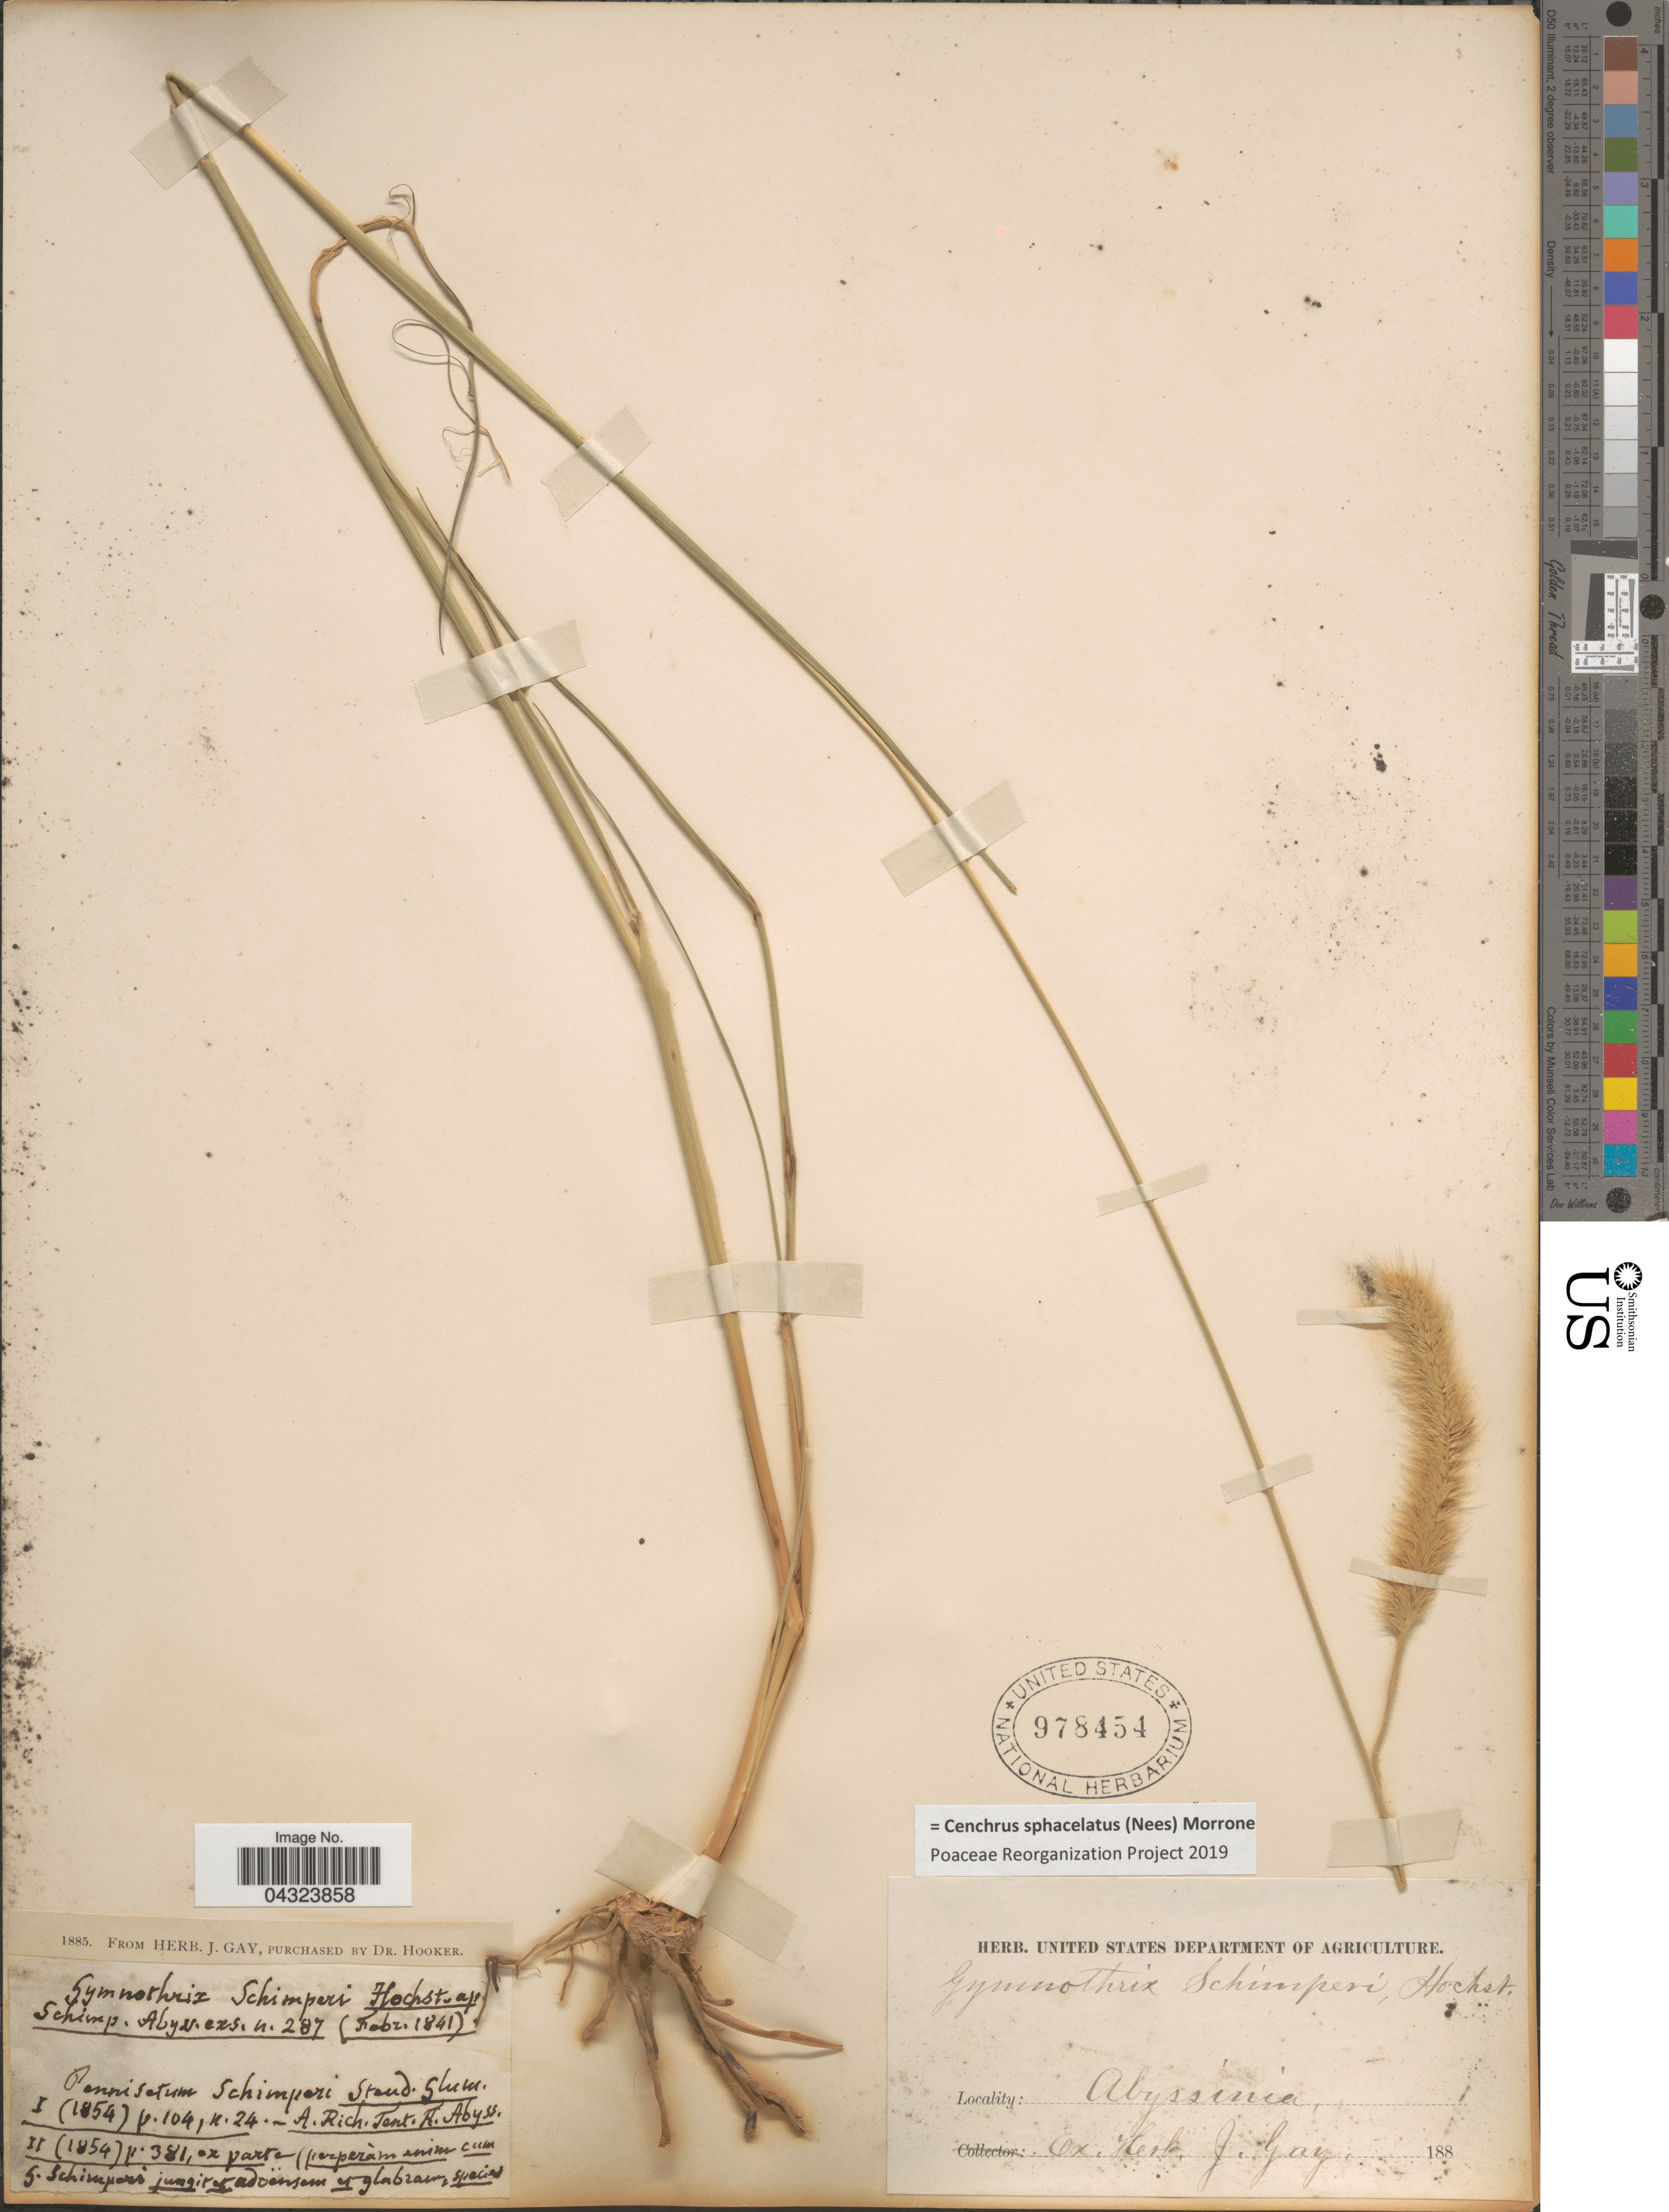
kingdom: Plantae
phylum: Tracheophyta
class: Liliopsida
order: Poales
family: Poaceae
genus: Cenchrus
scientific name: Cenchrus sphacelatus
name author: (Nees) Morrone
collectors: -. Schimper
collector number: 287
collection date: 1841-02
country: Ethiopia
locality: Abyssinia.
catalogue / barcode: US 978454